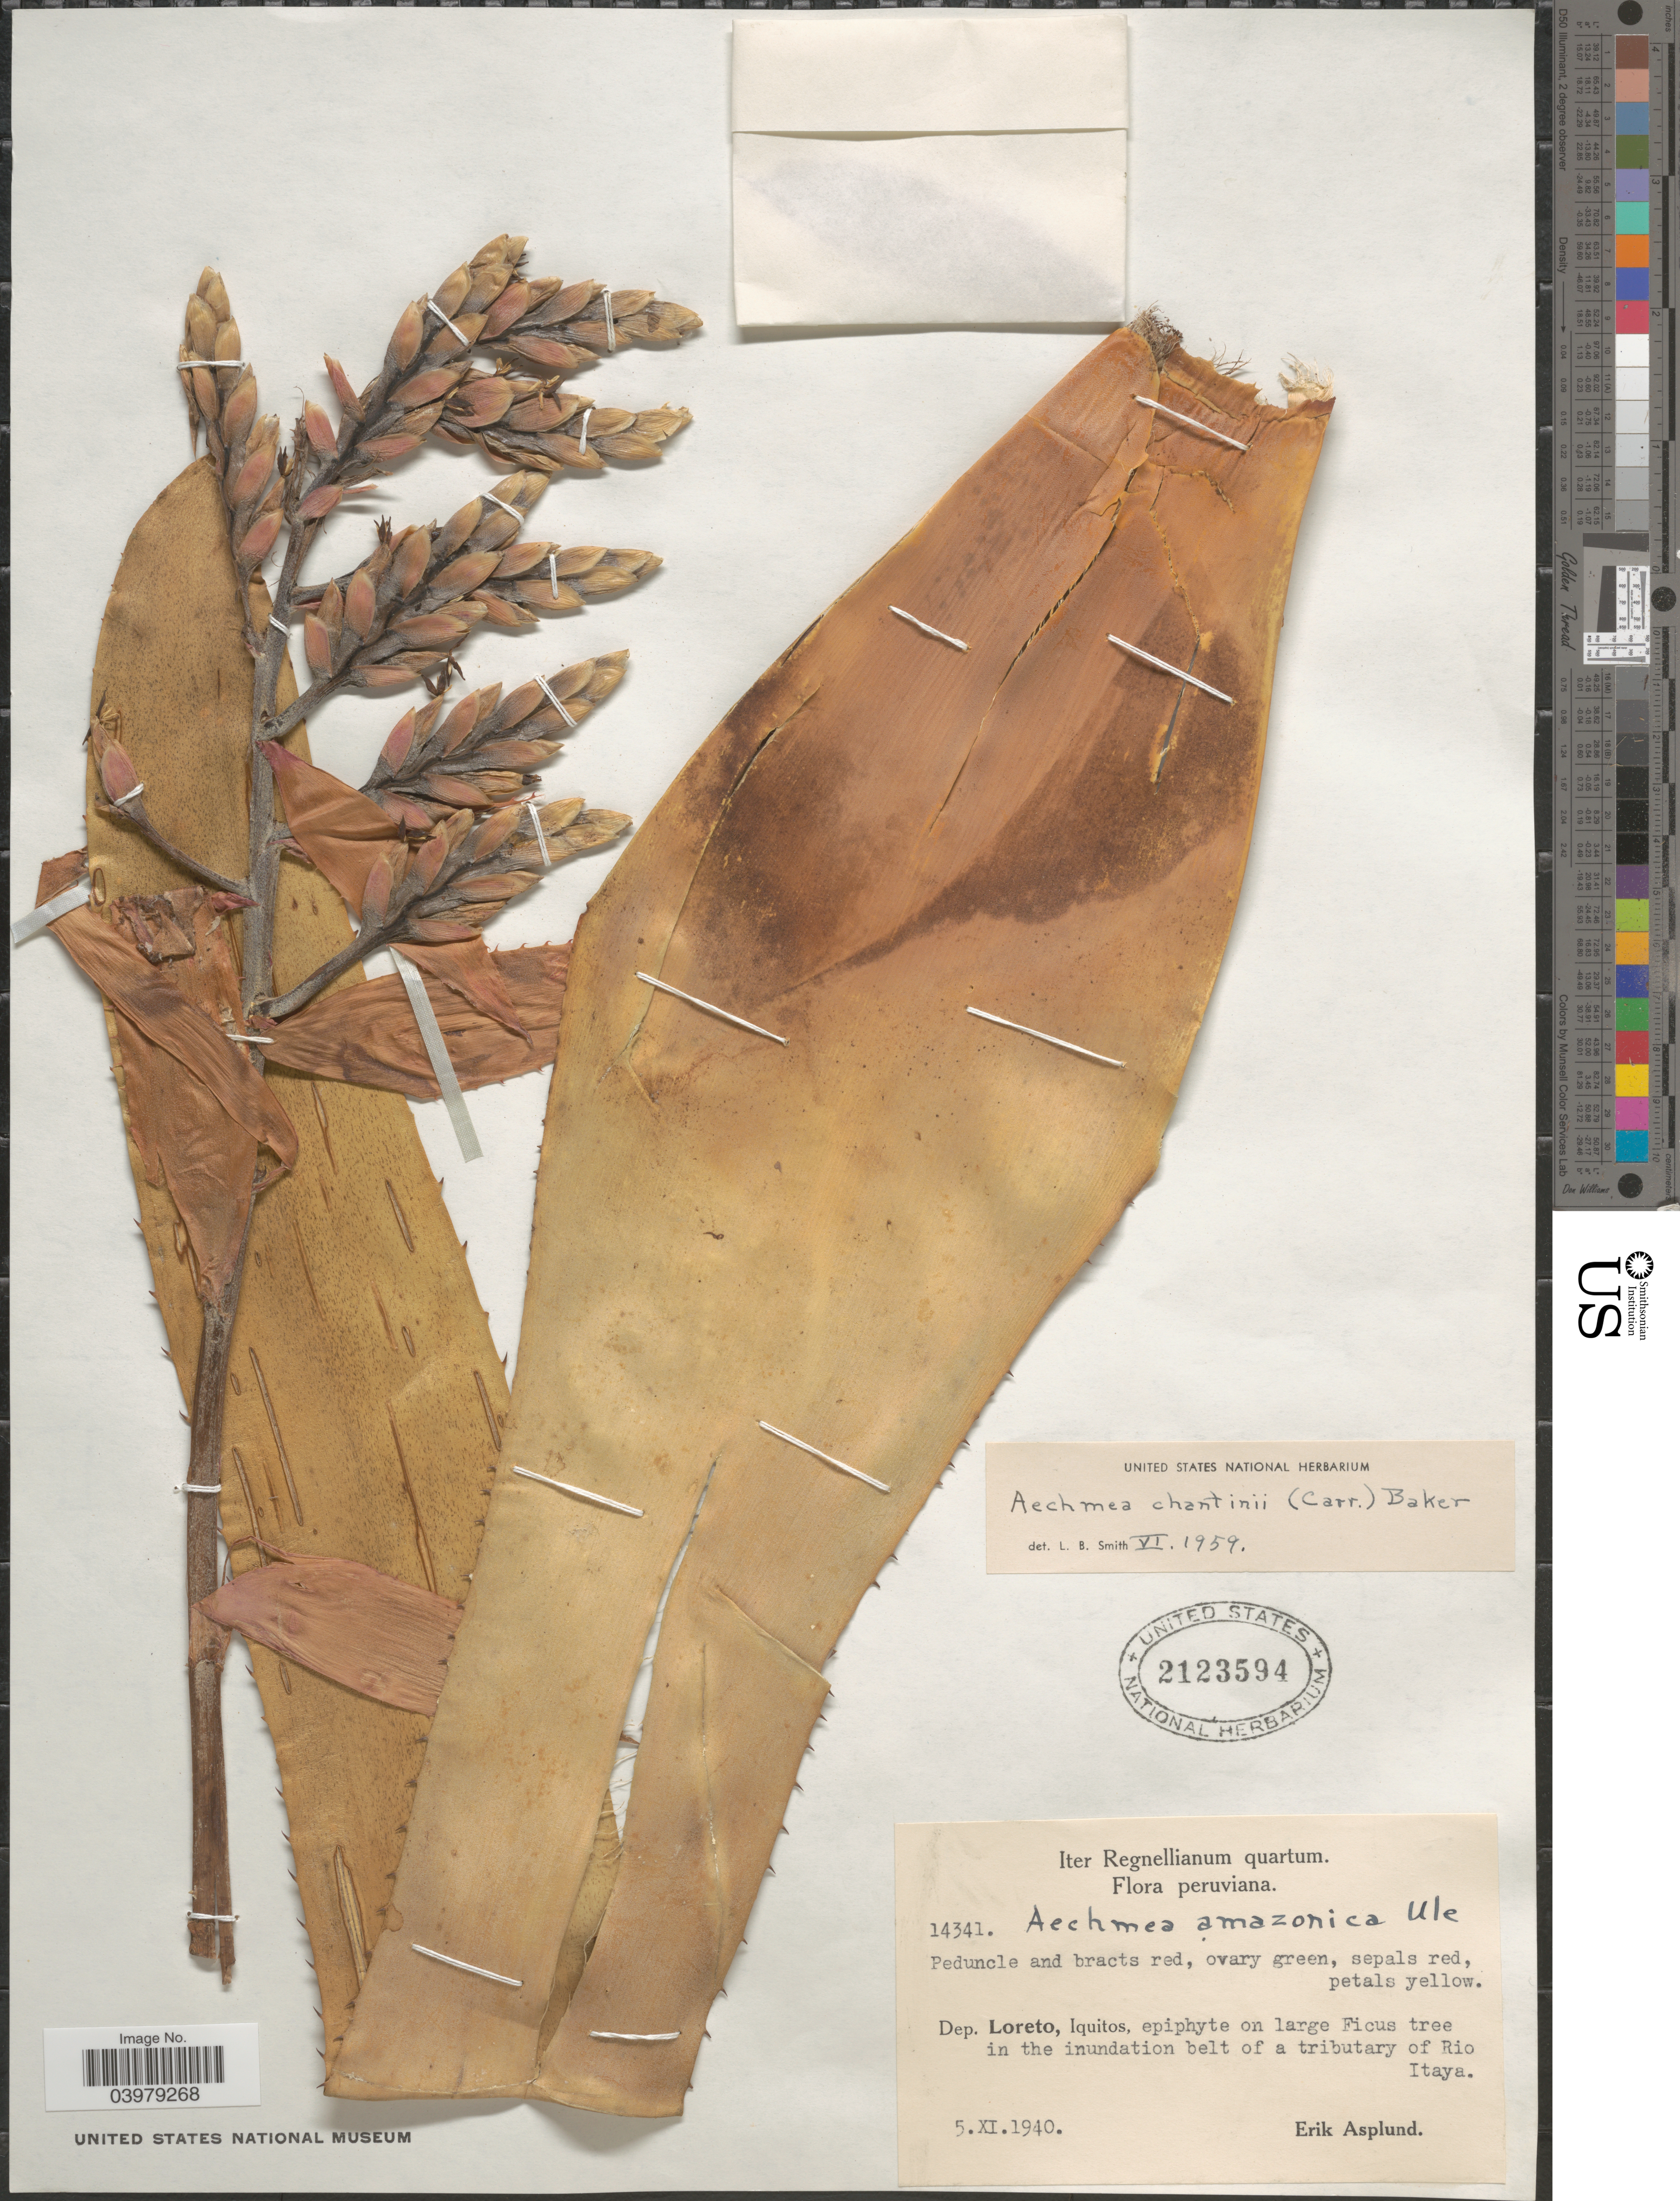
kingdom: Plantae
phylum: Tracheophyta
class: Liliopsida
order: Poales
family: Bromeliaceae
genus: Aechmea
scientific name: Aechmea chantinii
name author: (Carrière) Baker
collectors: E. Asplund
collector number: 14341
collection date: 1940-11-05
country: Peru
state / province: Loreto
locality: Dep. Loreto, Iquitos, in the inundation belt of a tributary of Rio Itaya.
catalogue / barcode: US 2123594